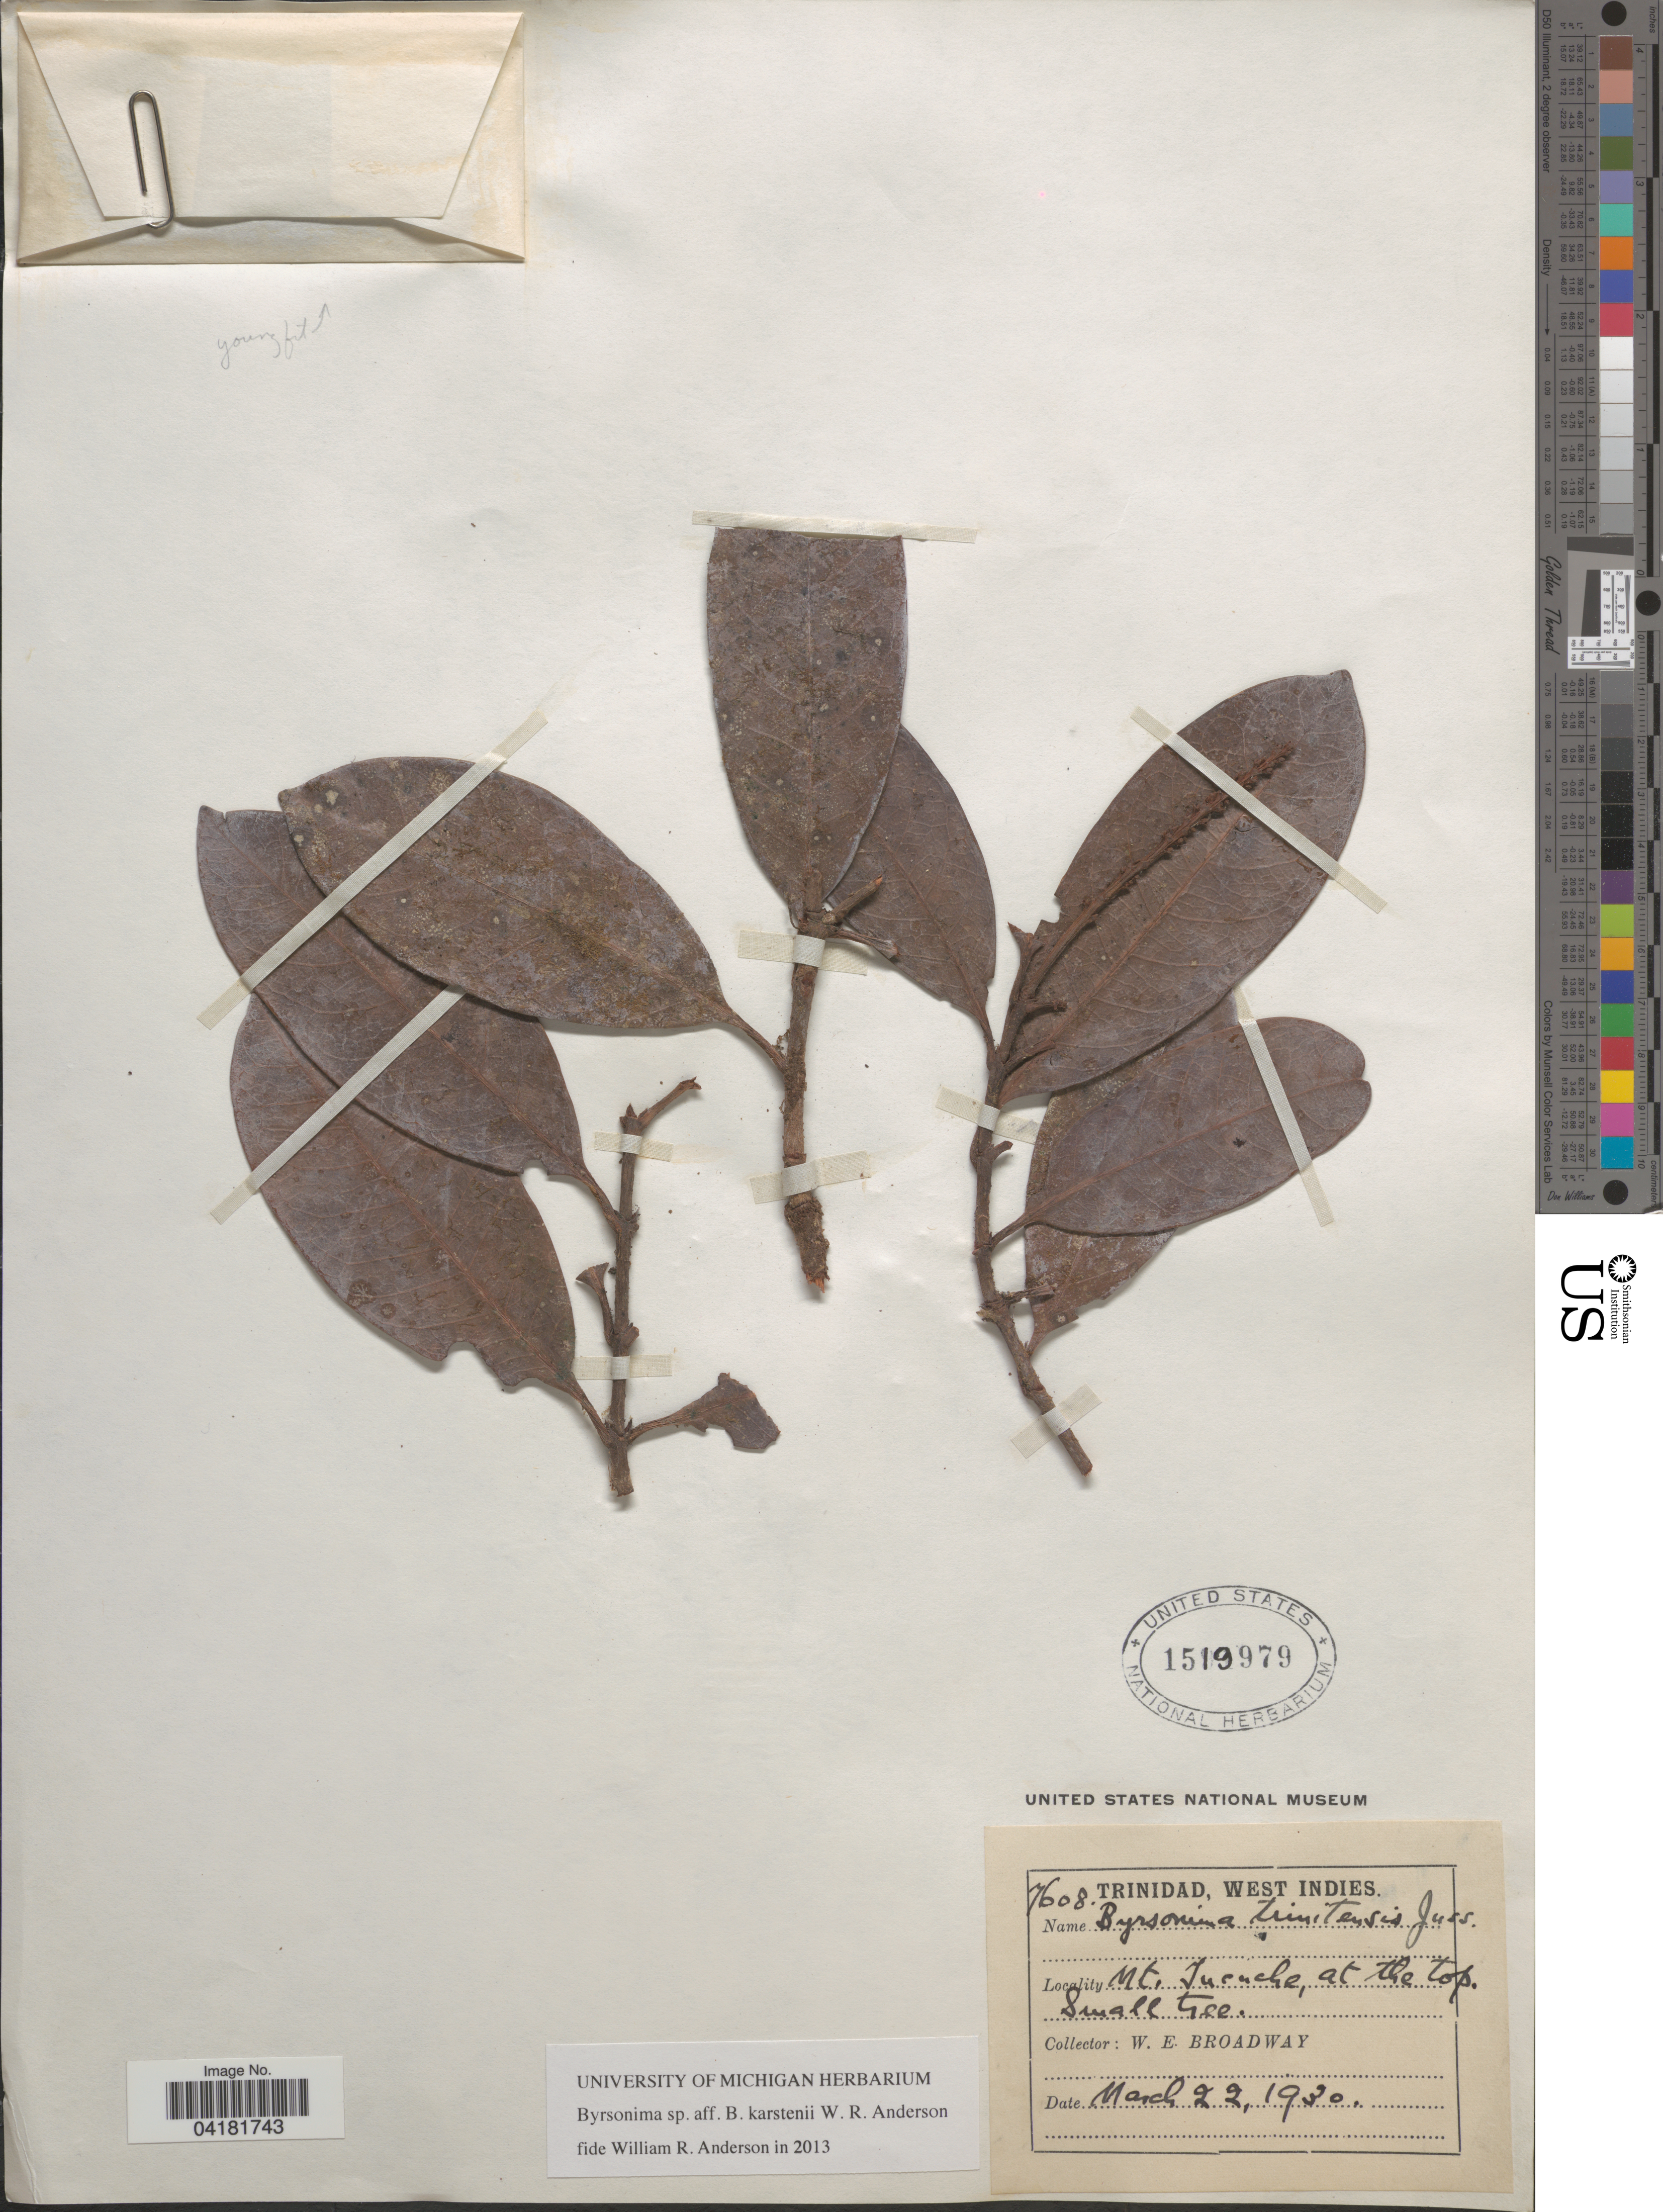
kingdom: Plantae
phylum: Tracheophyta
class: Magnoliopsida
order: Malpighiales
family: Malpighiaceae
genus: Byrsonima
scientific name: Byrsonima sp.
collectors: W. E. Broadway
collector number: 7608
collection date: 1930-03-22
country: Trinidad and Tobago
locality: Trinidad. Mt. Tucuche, at the top.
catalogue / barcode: US 1519979